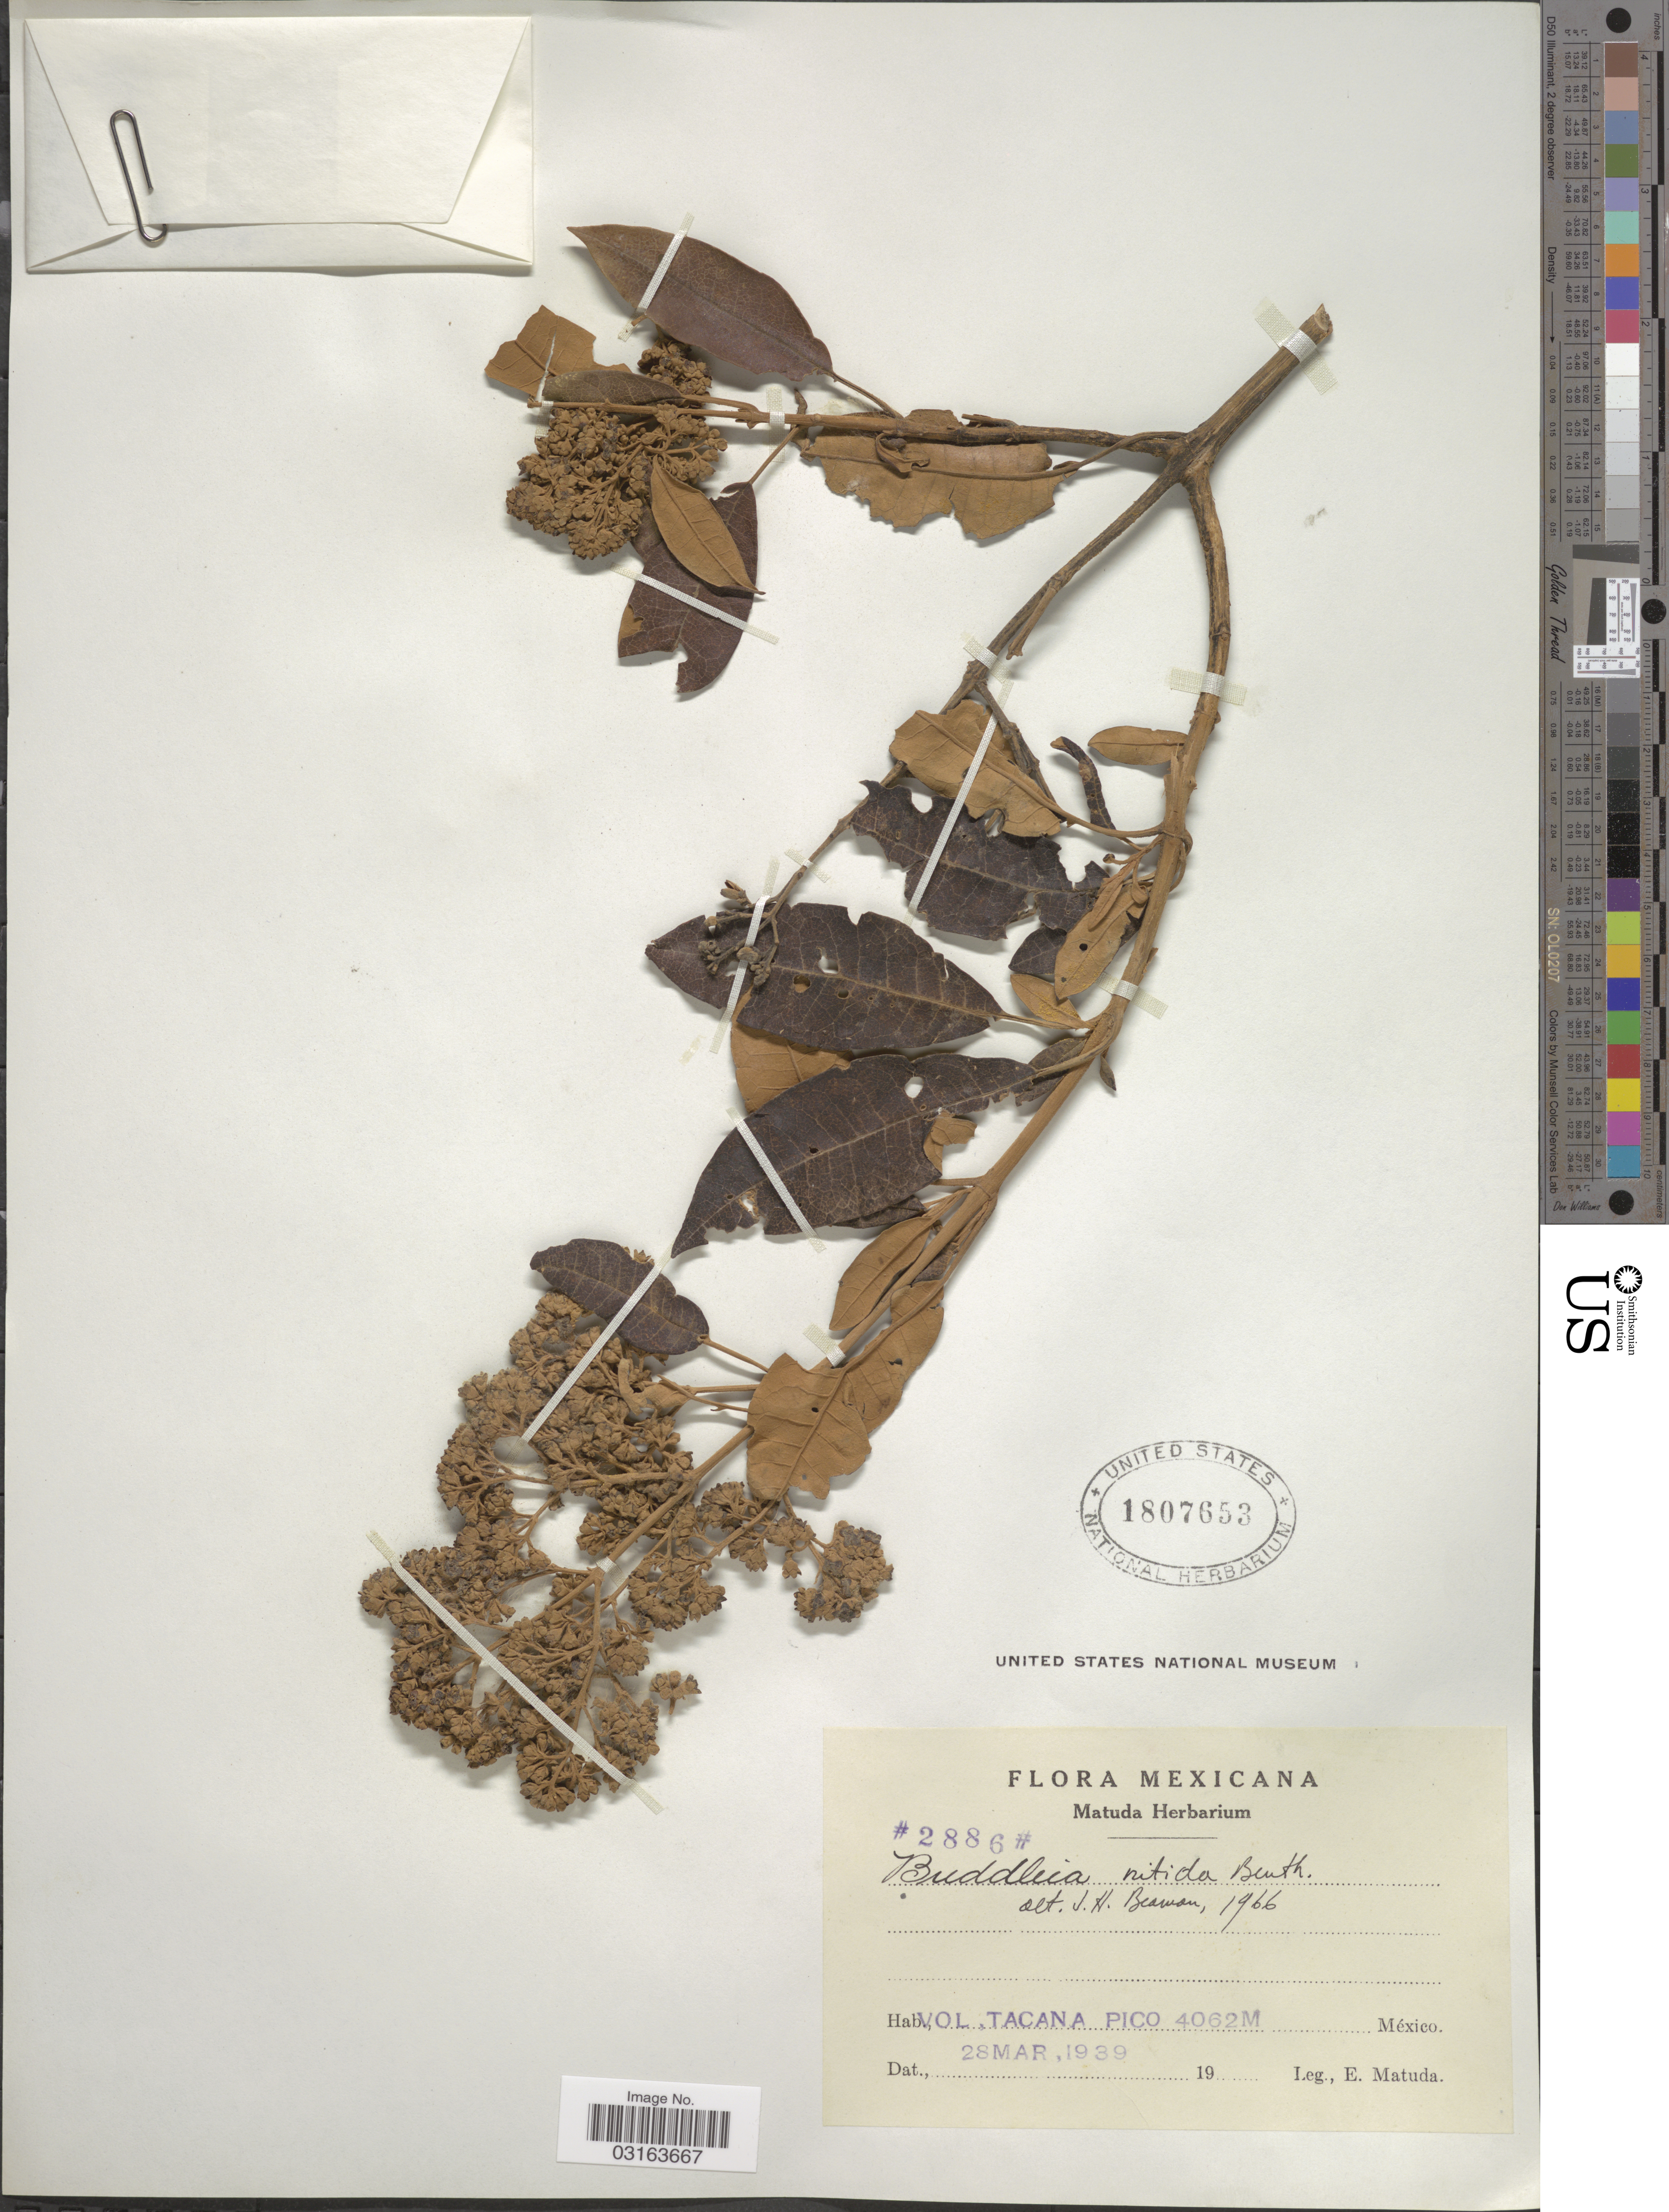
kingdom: Plantae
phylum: Tracheophyta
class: Magnoliopsida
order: Lamiales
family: Scrophulariaceae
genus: Buddleja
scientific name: Buddleja nitida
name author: Benth.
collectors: E. Matuda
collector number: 2886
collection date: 1939-03-28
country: Mexico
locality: Vol. Tacana Pico.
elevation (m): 4062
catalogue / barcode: US 1807653